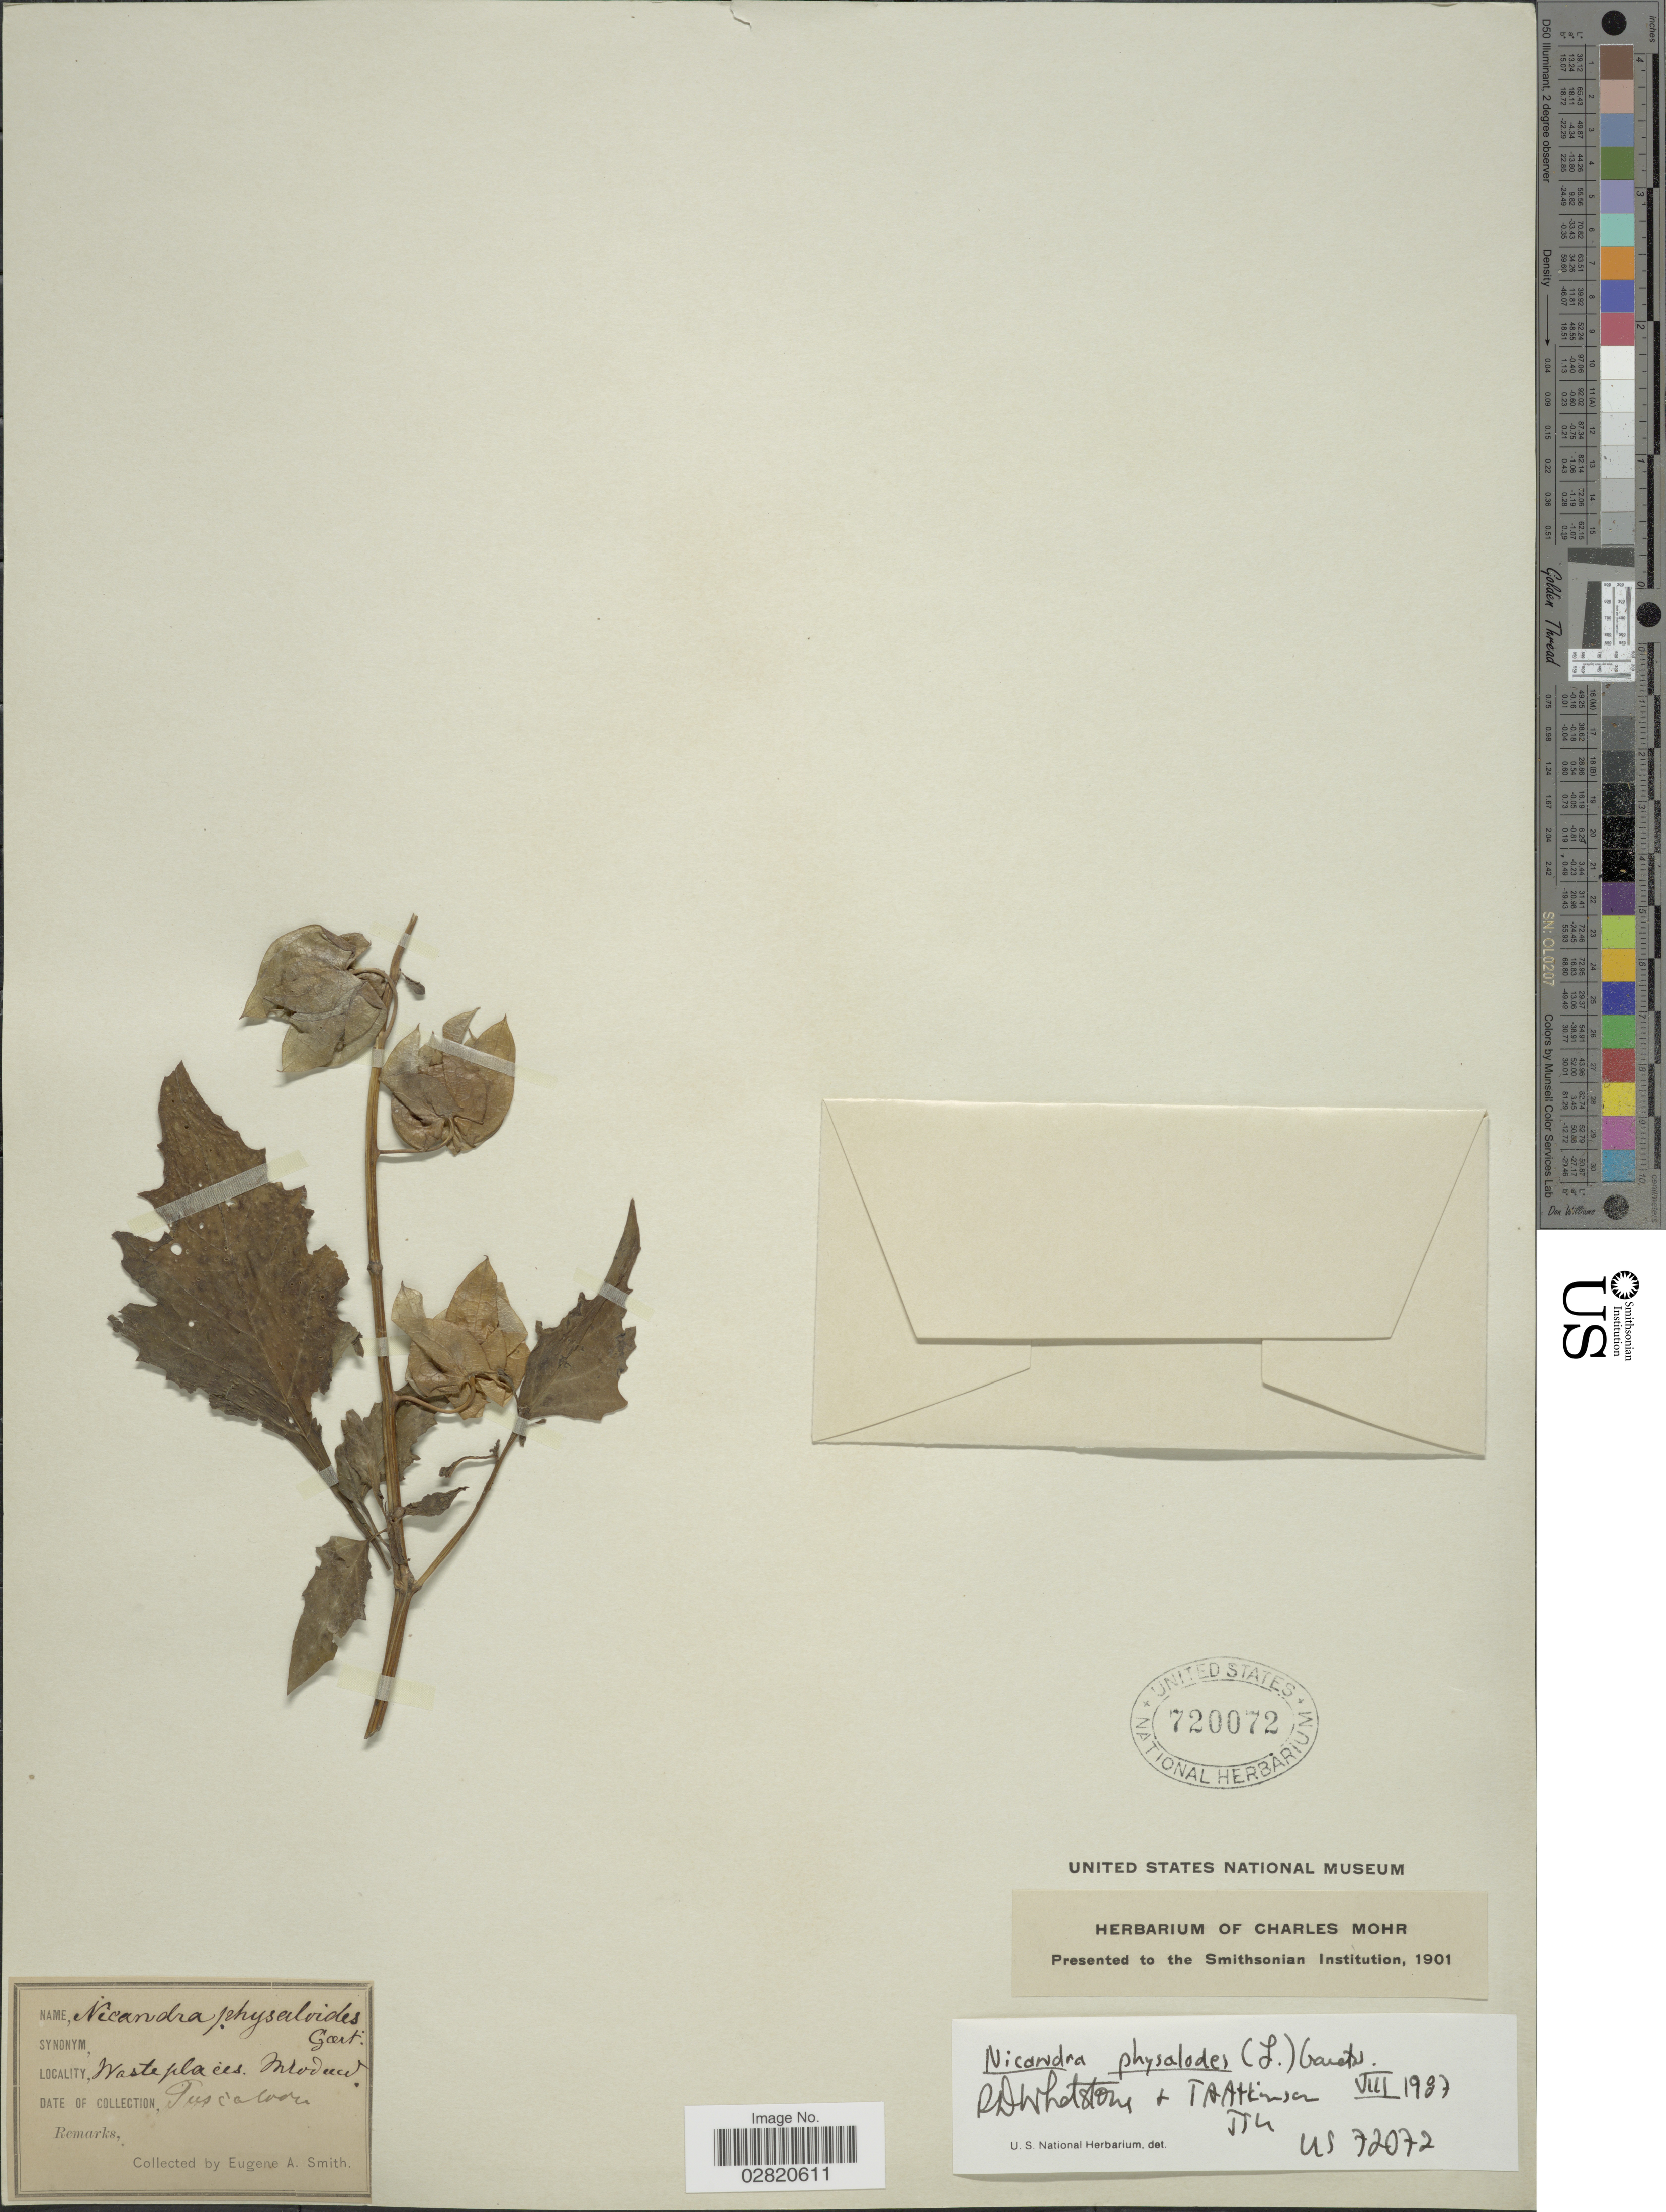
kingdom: Plantae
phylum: Tracheophyta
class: Magnoliopsida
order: Solanales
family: Solanaceae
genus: Nicandra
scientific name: Nicandra physalodes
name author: (L.) Gaertn.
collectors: E. A. Smith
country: United States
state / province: Alabama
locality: Tuscaloosa.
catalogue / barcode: US 720072